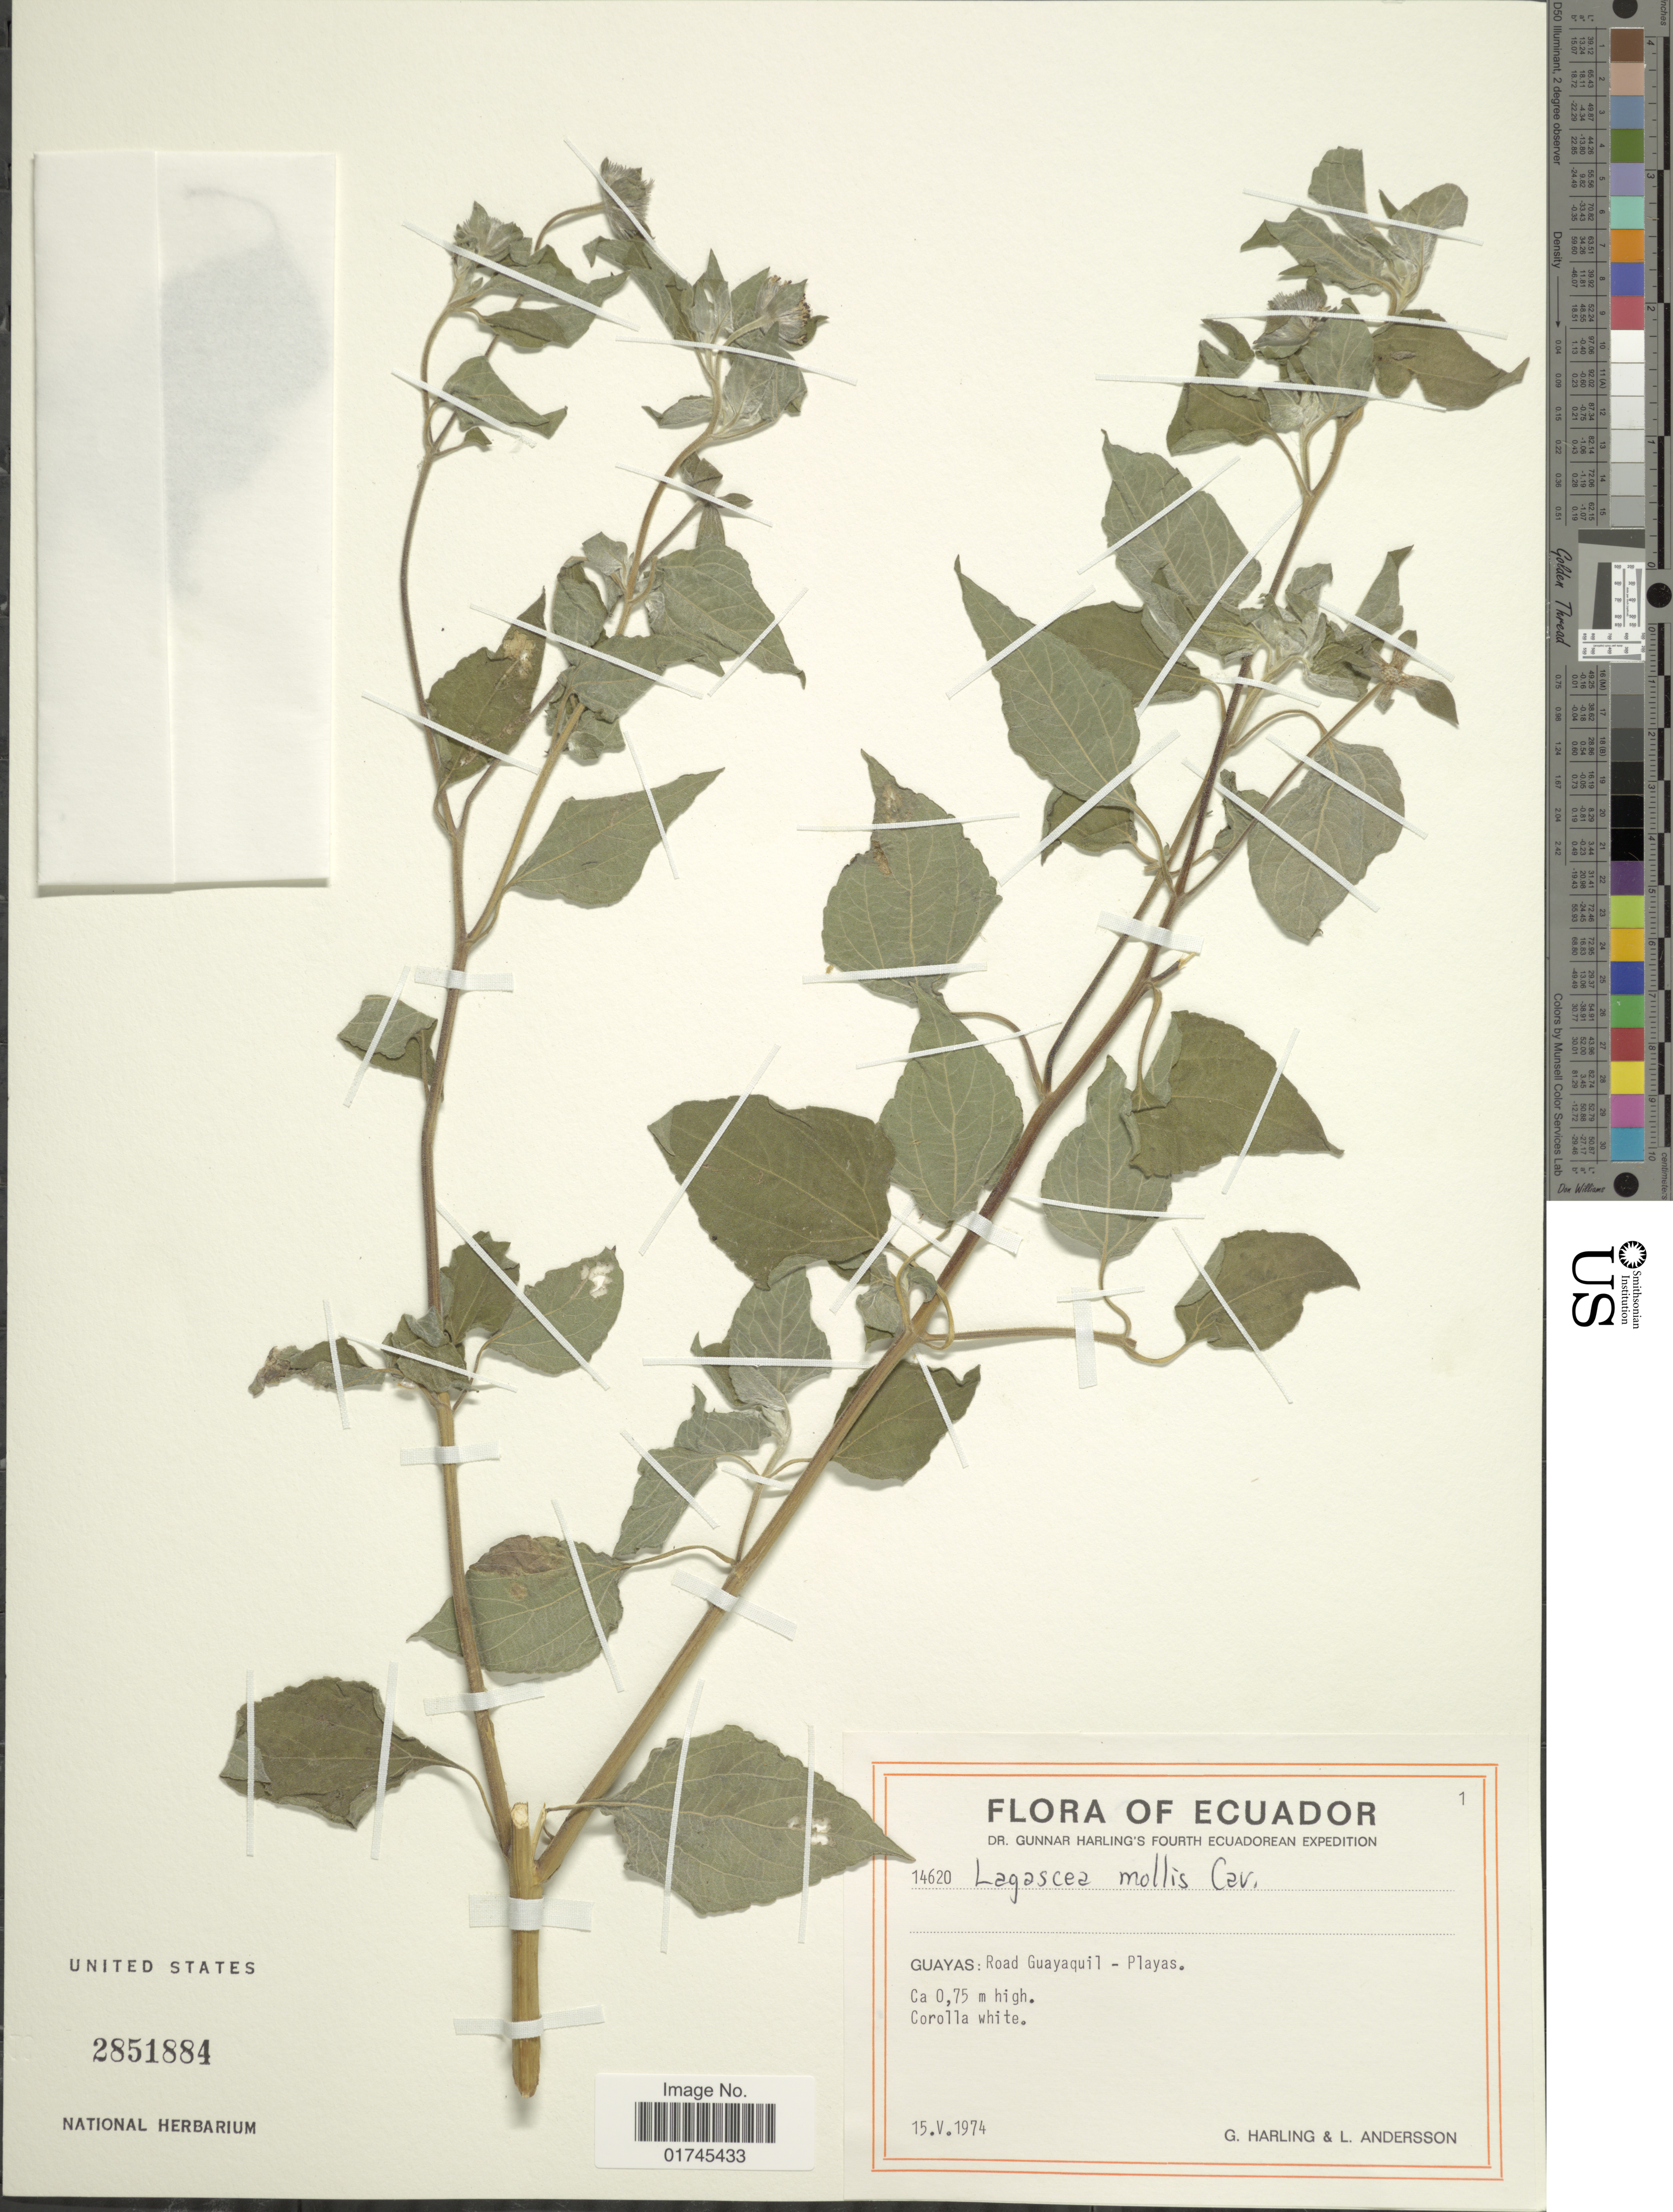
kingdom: Plantae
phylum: Tracheophyta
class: Magnoliopsida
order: Asterales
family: Asteraceae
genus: Lagascea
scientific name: Lagascea mollis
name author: Cav.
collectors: G. Harling & L. Andersson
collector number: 14620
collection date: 1974-05-15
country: Ecuador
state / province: Guayas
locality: Road Guayaquil-Playas.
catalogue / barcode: US 2851884